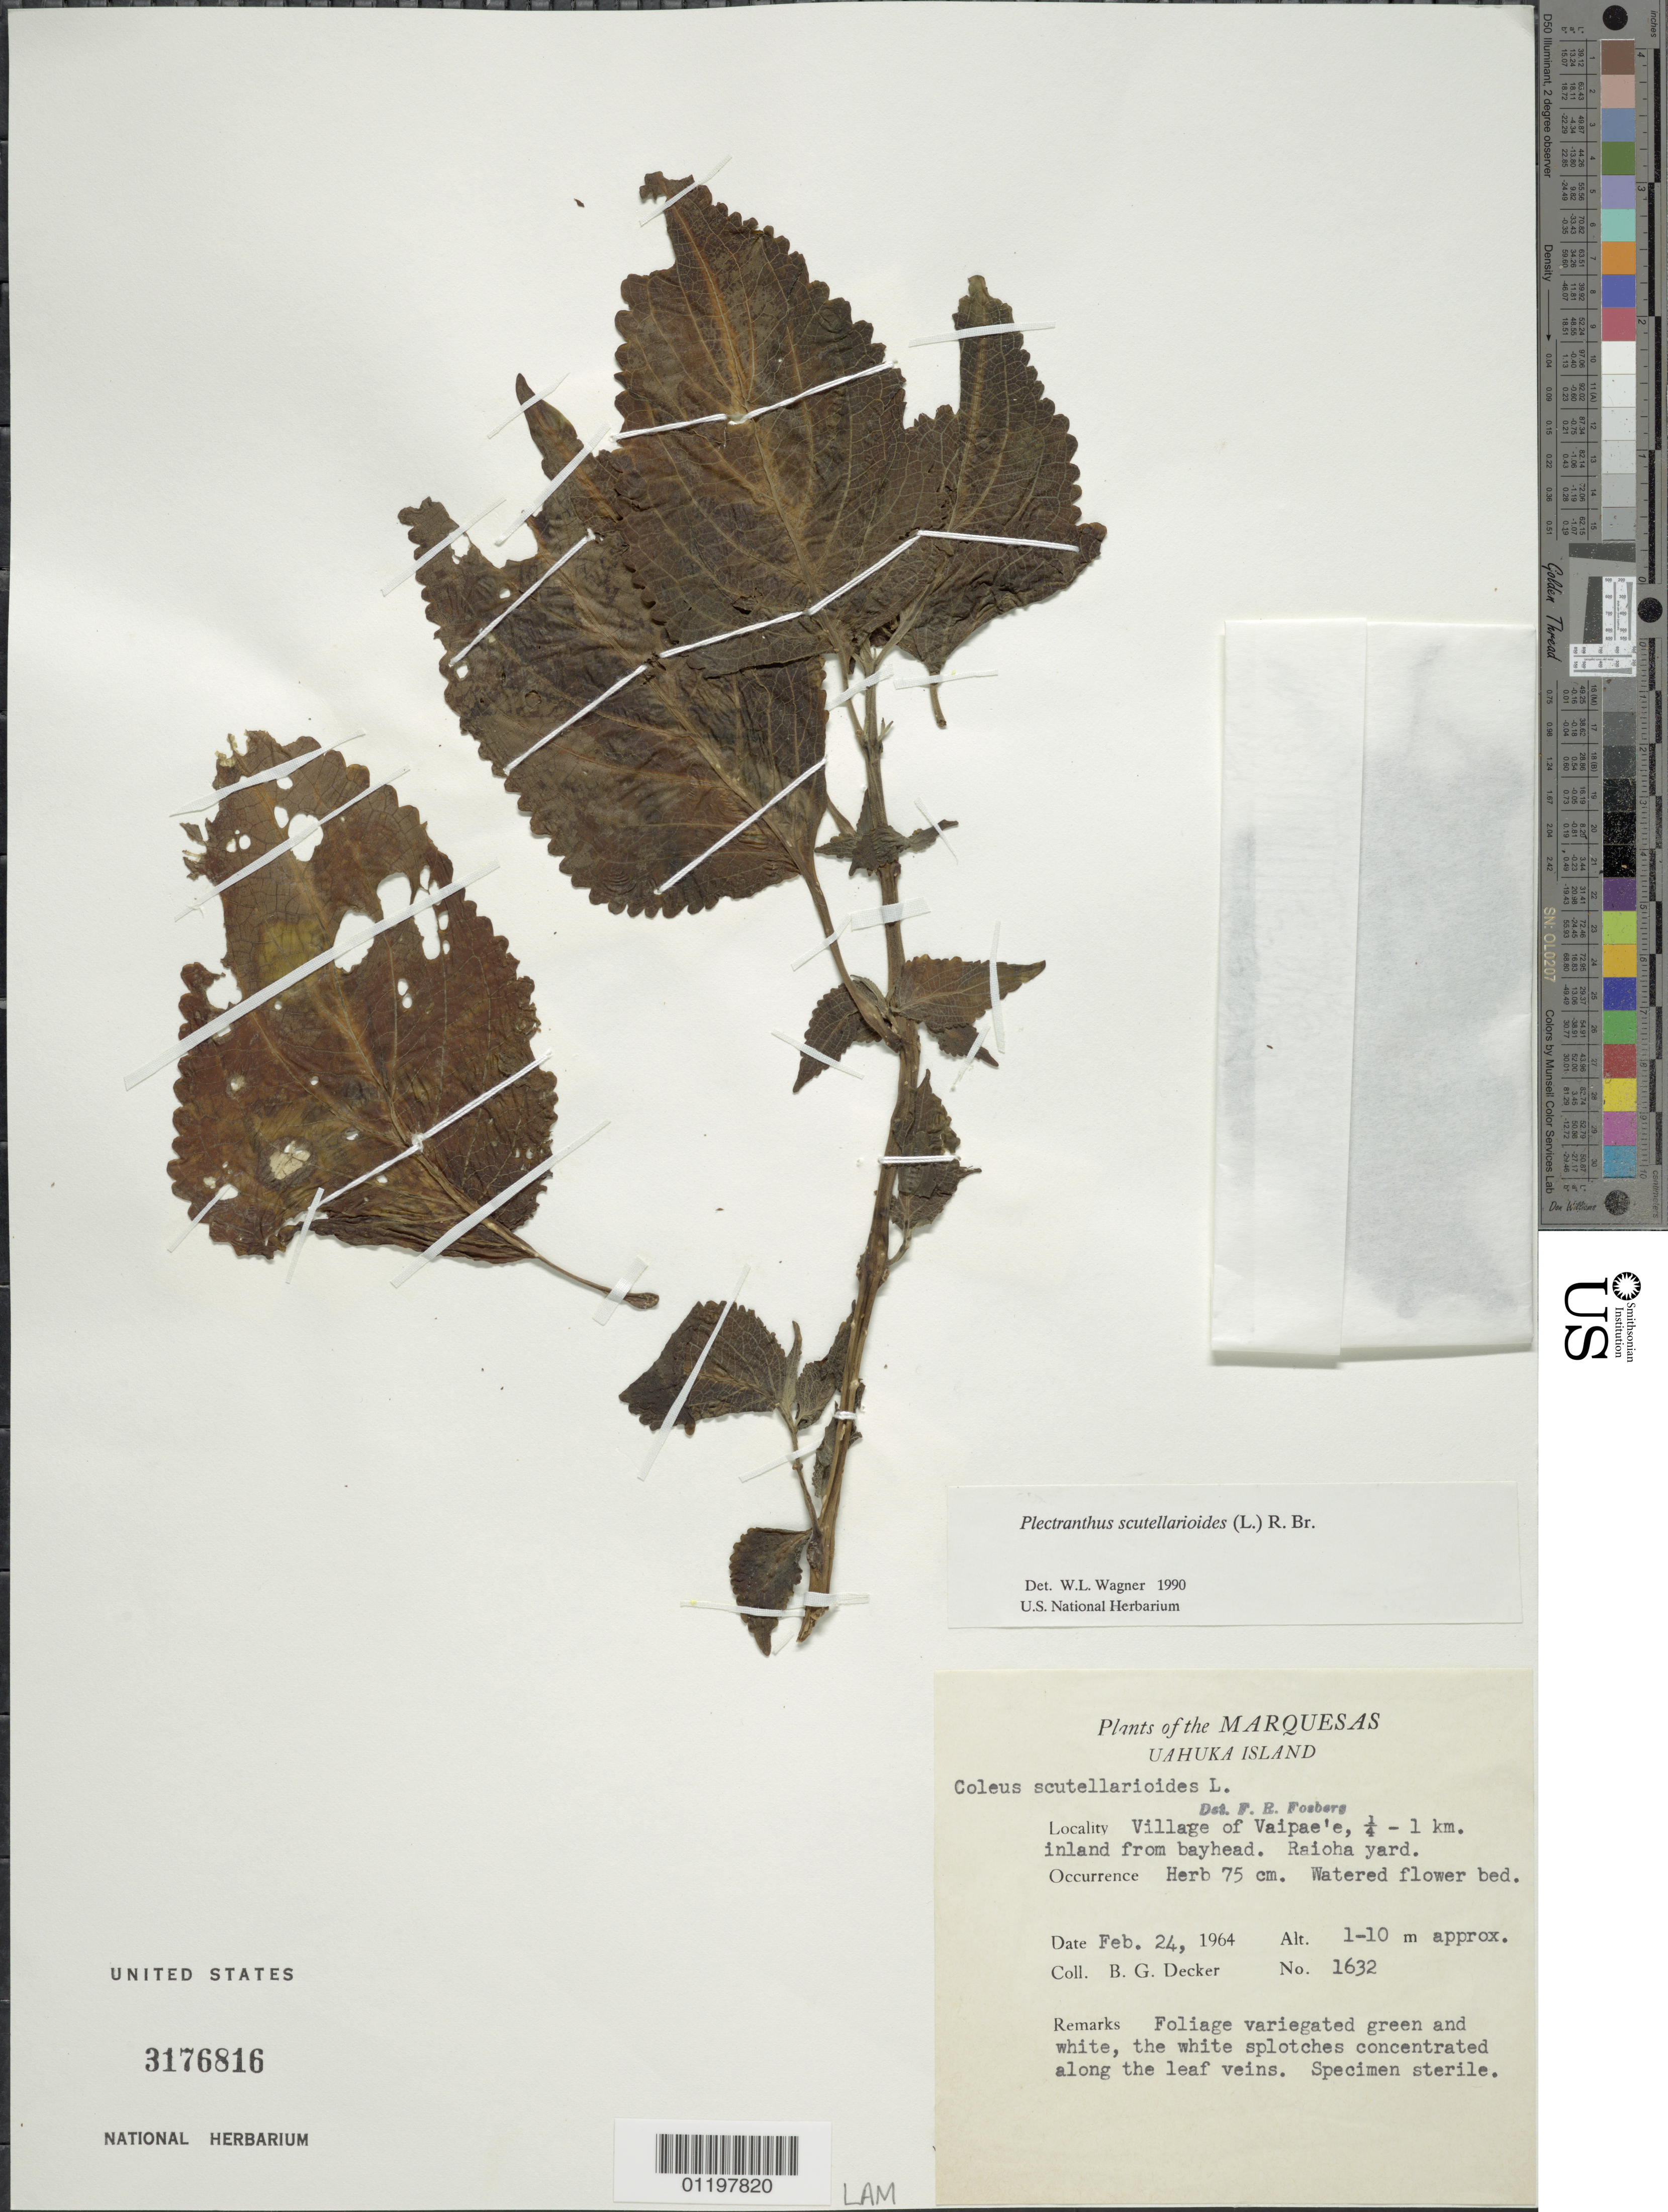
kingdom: Plantae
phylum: Tracheophyta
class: Magnoliopsida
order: Lamiales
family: Lamiaceae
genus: Coleus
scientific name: Coleus scutellarioides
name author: (L.) Benth.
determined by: Wagner, W. L., (BOT), Smithsonian Institution - National Museum of Natural History (UNITED STATES)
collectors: B. G. Decker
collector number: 1632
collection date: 1964-02-24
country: French Polynesia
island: Ua Huka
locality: Vaipae'e village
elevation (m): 1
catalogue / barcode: US 3176816